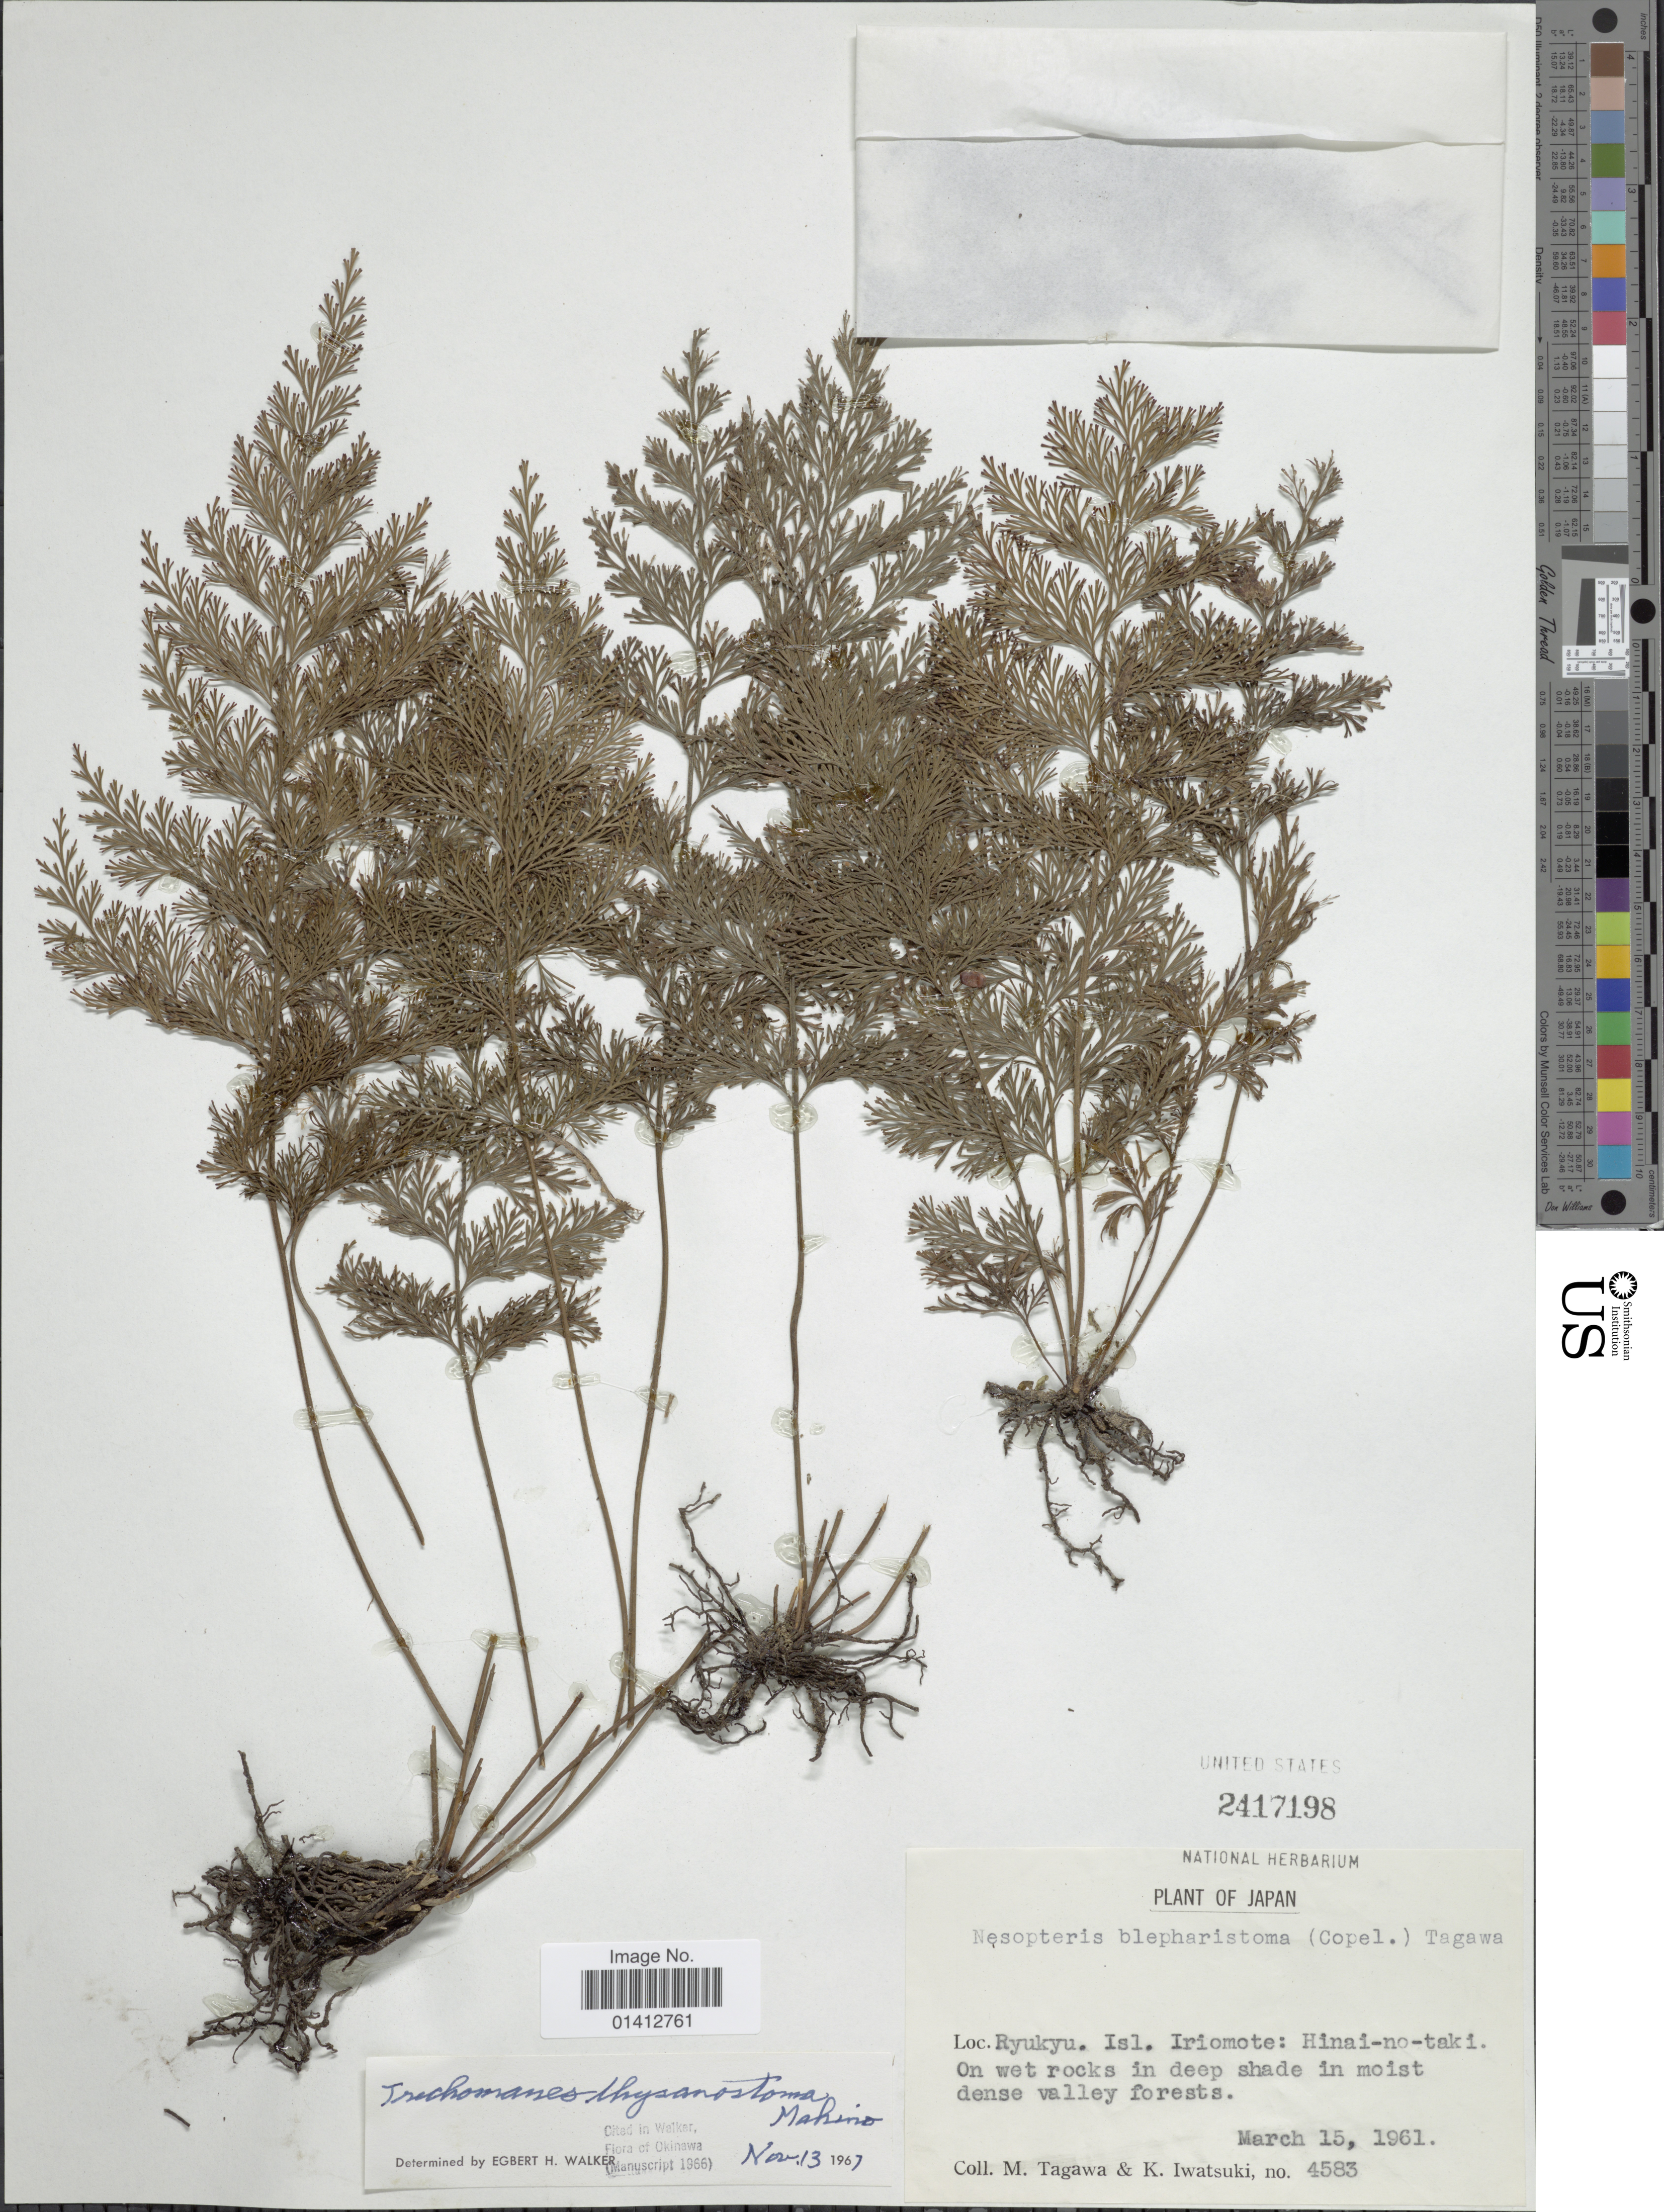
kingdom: Plantae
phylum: Tracheophyta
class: Polypodiopsida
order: Hymenophyllales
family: Hymenophyllaceae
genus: Crepidomanes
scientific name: Crepidomanes thysanostomum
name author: (Makino) Ebihara & K. Iwats.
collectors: M. Tagawa & K. Iwatsuki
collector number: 4583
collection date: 1961-03-15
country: Japan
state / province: Okinawa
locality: Ryukyu Isl. Iriomote: Hinai-no-taki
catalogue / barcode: US 2417198